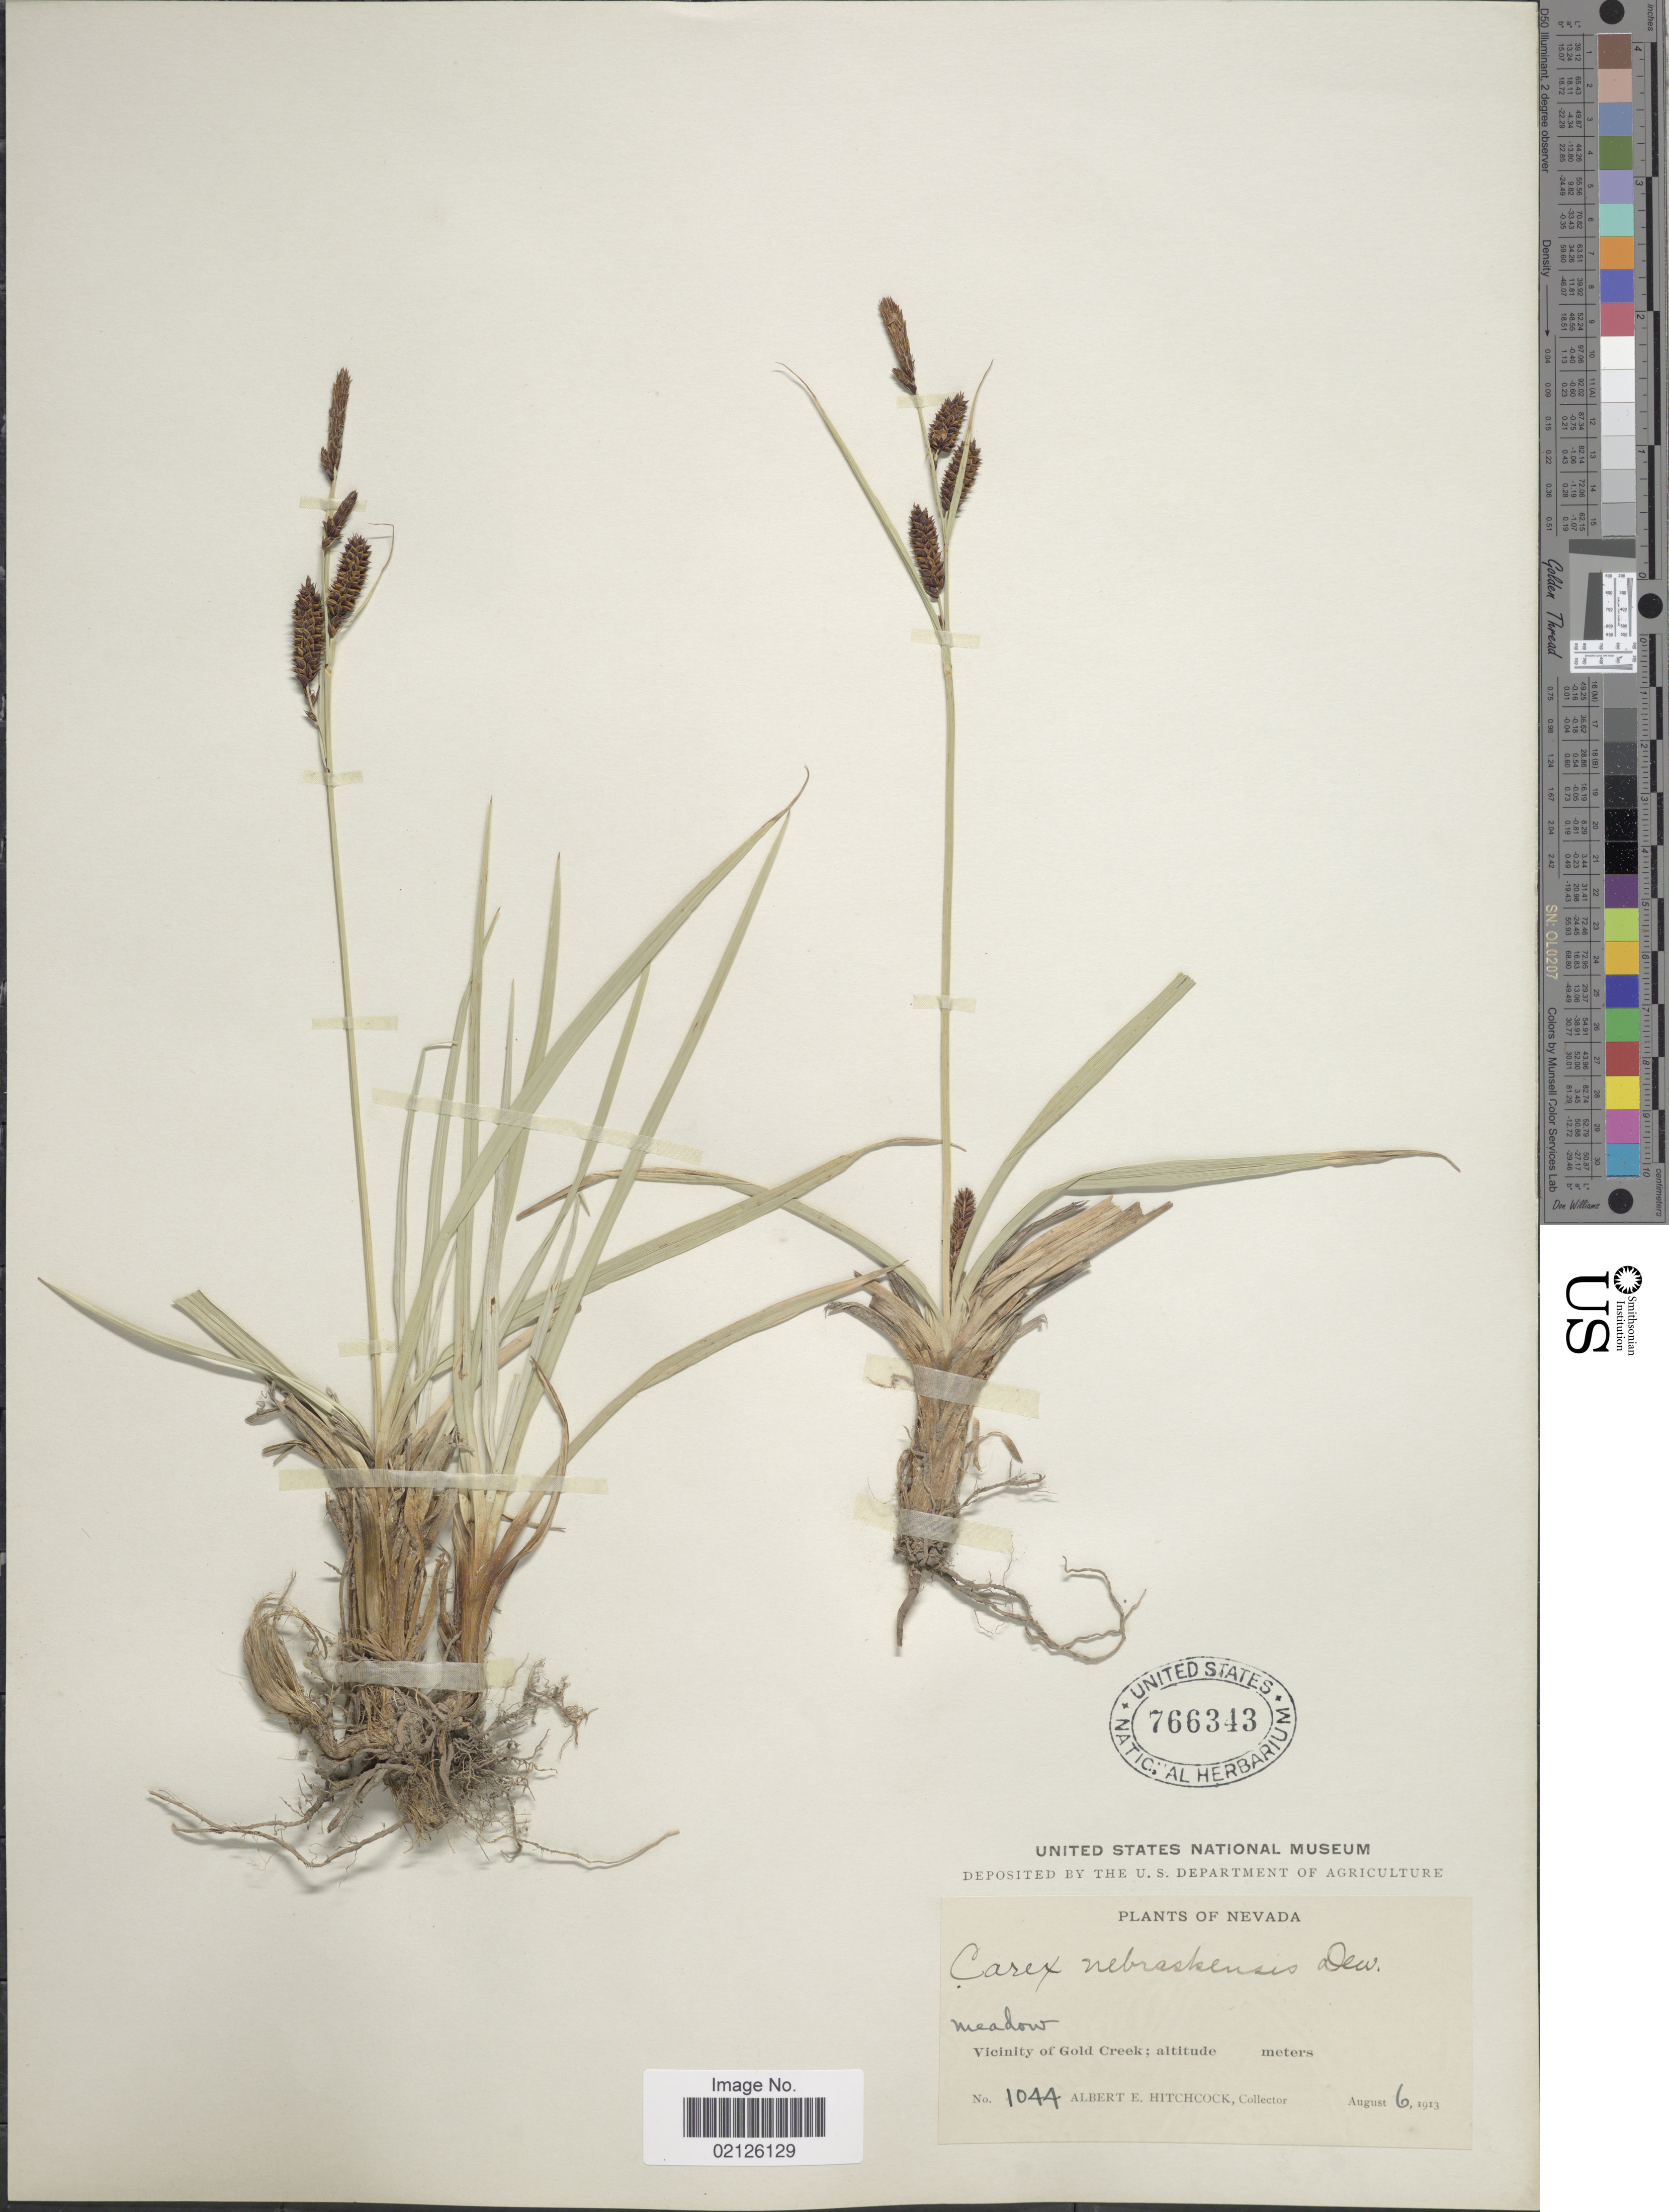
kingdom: Plantae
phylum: Tracheophyta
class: Liliopsida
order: Poales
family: Cyperaceae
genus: Carex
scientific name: Carex nebrascensis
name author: Dewey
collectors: A. Hitchcock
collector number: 1044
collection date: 1913-08-06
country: United States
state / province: Nevada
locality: Meadow, Vicinity of Gold Creek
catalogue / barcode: US 766343